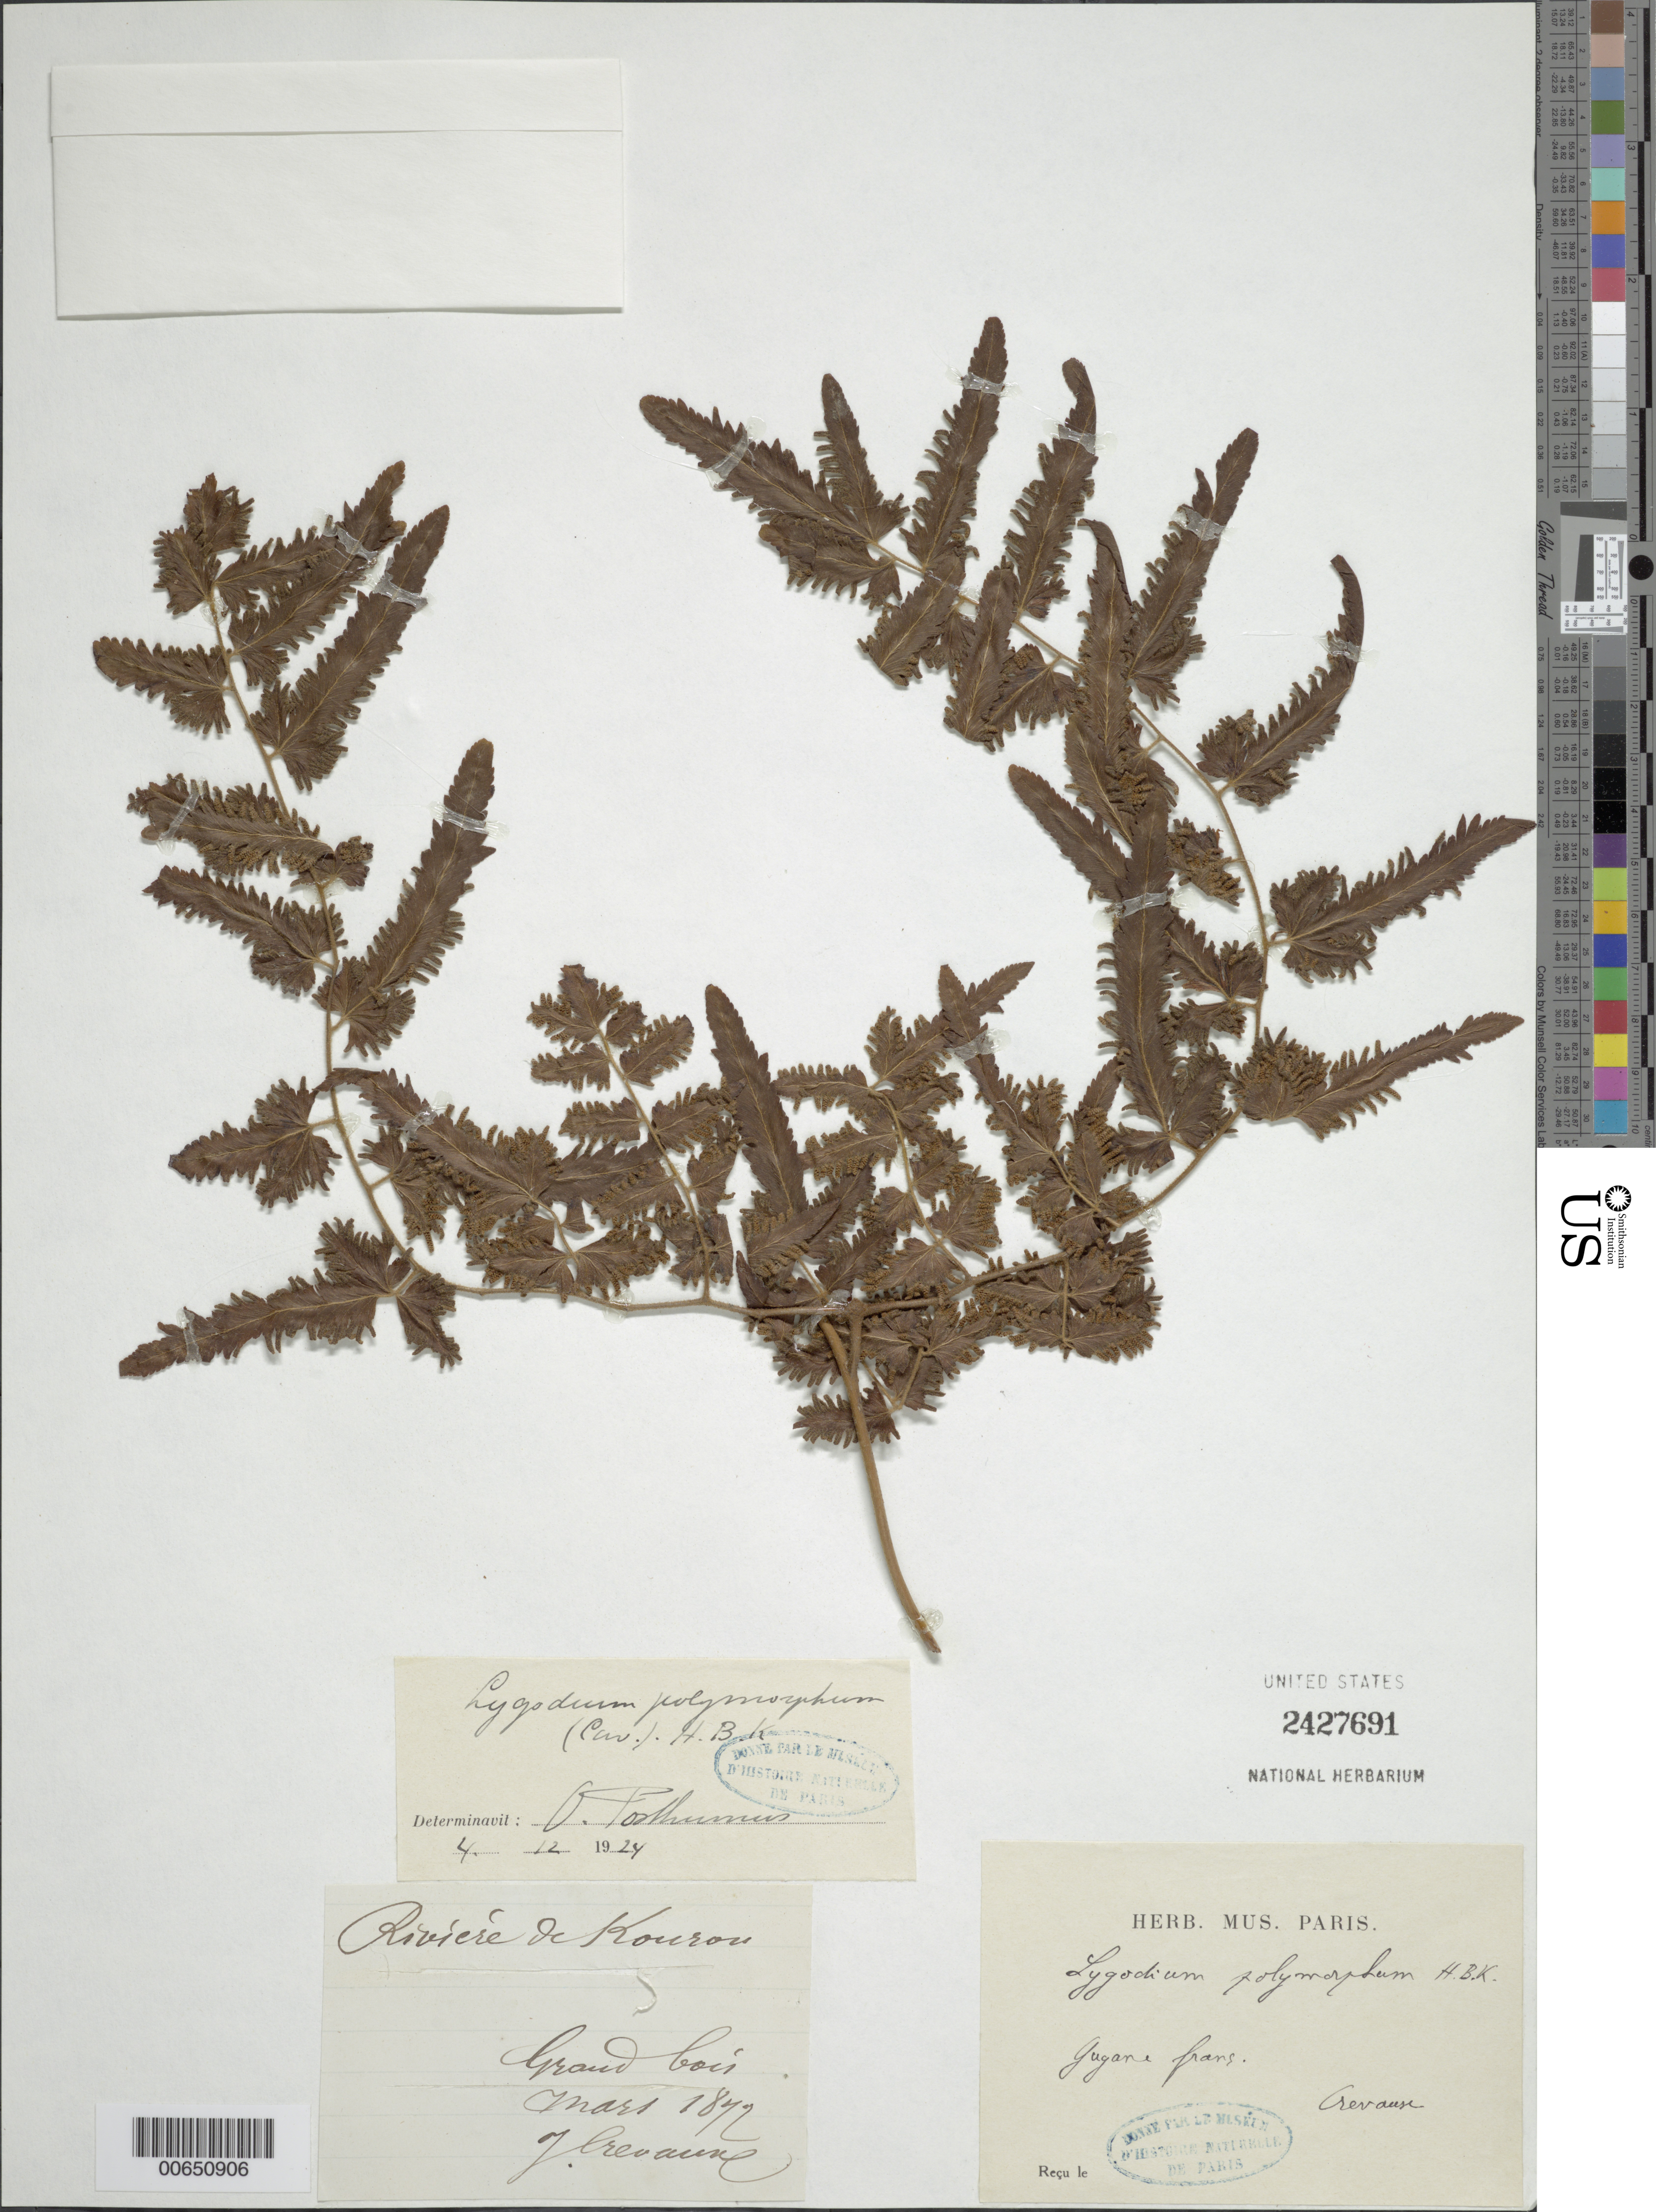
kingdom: Plantae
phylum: Tracheophyta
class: Polypodiopsida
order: Schizaeales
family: Lygodiaceae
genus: Lygodium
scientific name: Lygodium venustum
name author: Sw.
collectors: G. Grevause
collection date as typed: March 1872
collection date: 1872-03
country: French Guiana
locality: Rivière de Kourou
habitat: Grand bois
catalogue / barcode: US 2427691